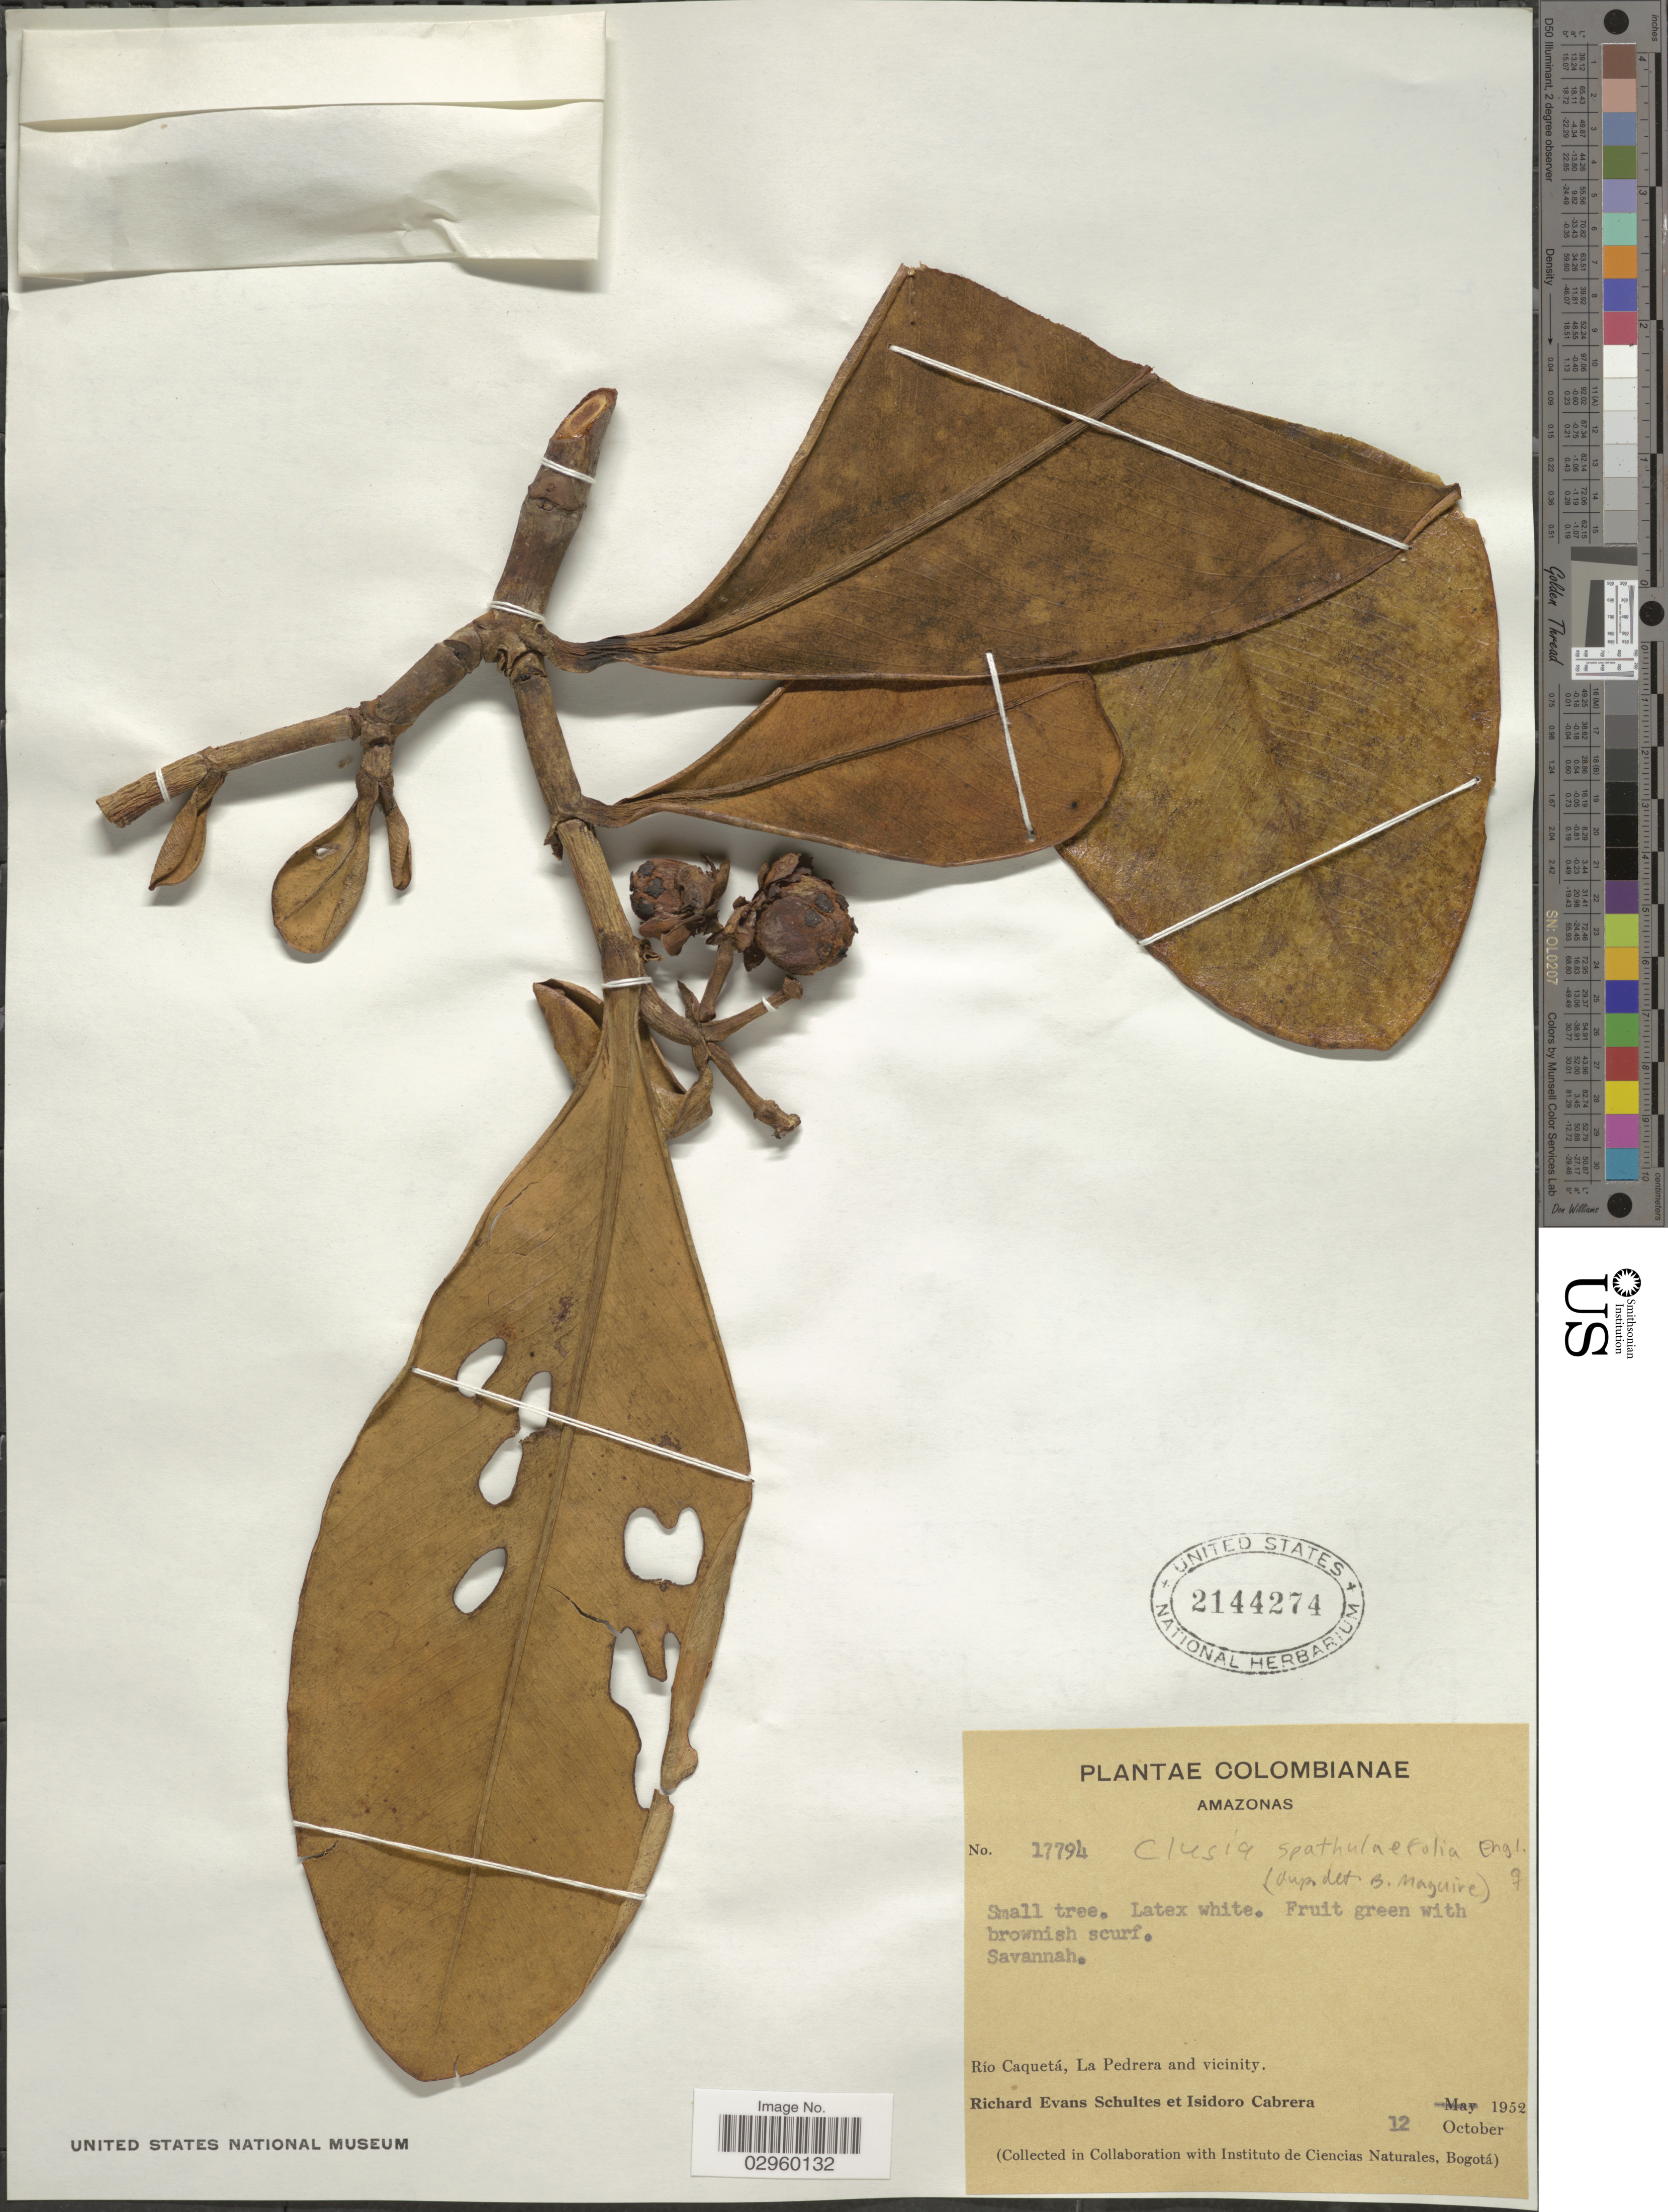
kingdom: Plantae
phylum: Tracheophyta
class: Magnoliopsida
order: Malpighiales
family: Clusiaceae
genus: Clusia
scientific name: Clusia sp.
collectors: R. E. Schultes & I. Cabrera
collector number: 17794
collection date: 1952-10-12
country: Colombia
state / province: Amazônas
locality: Río Caquetá, La Pedrera and vicinity.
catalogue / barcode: US 2144274